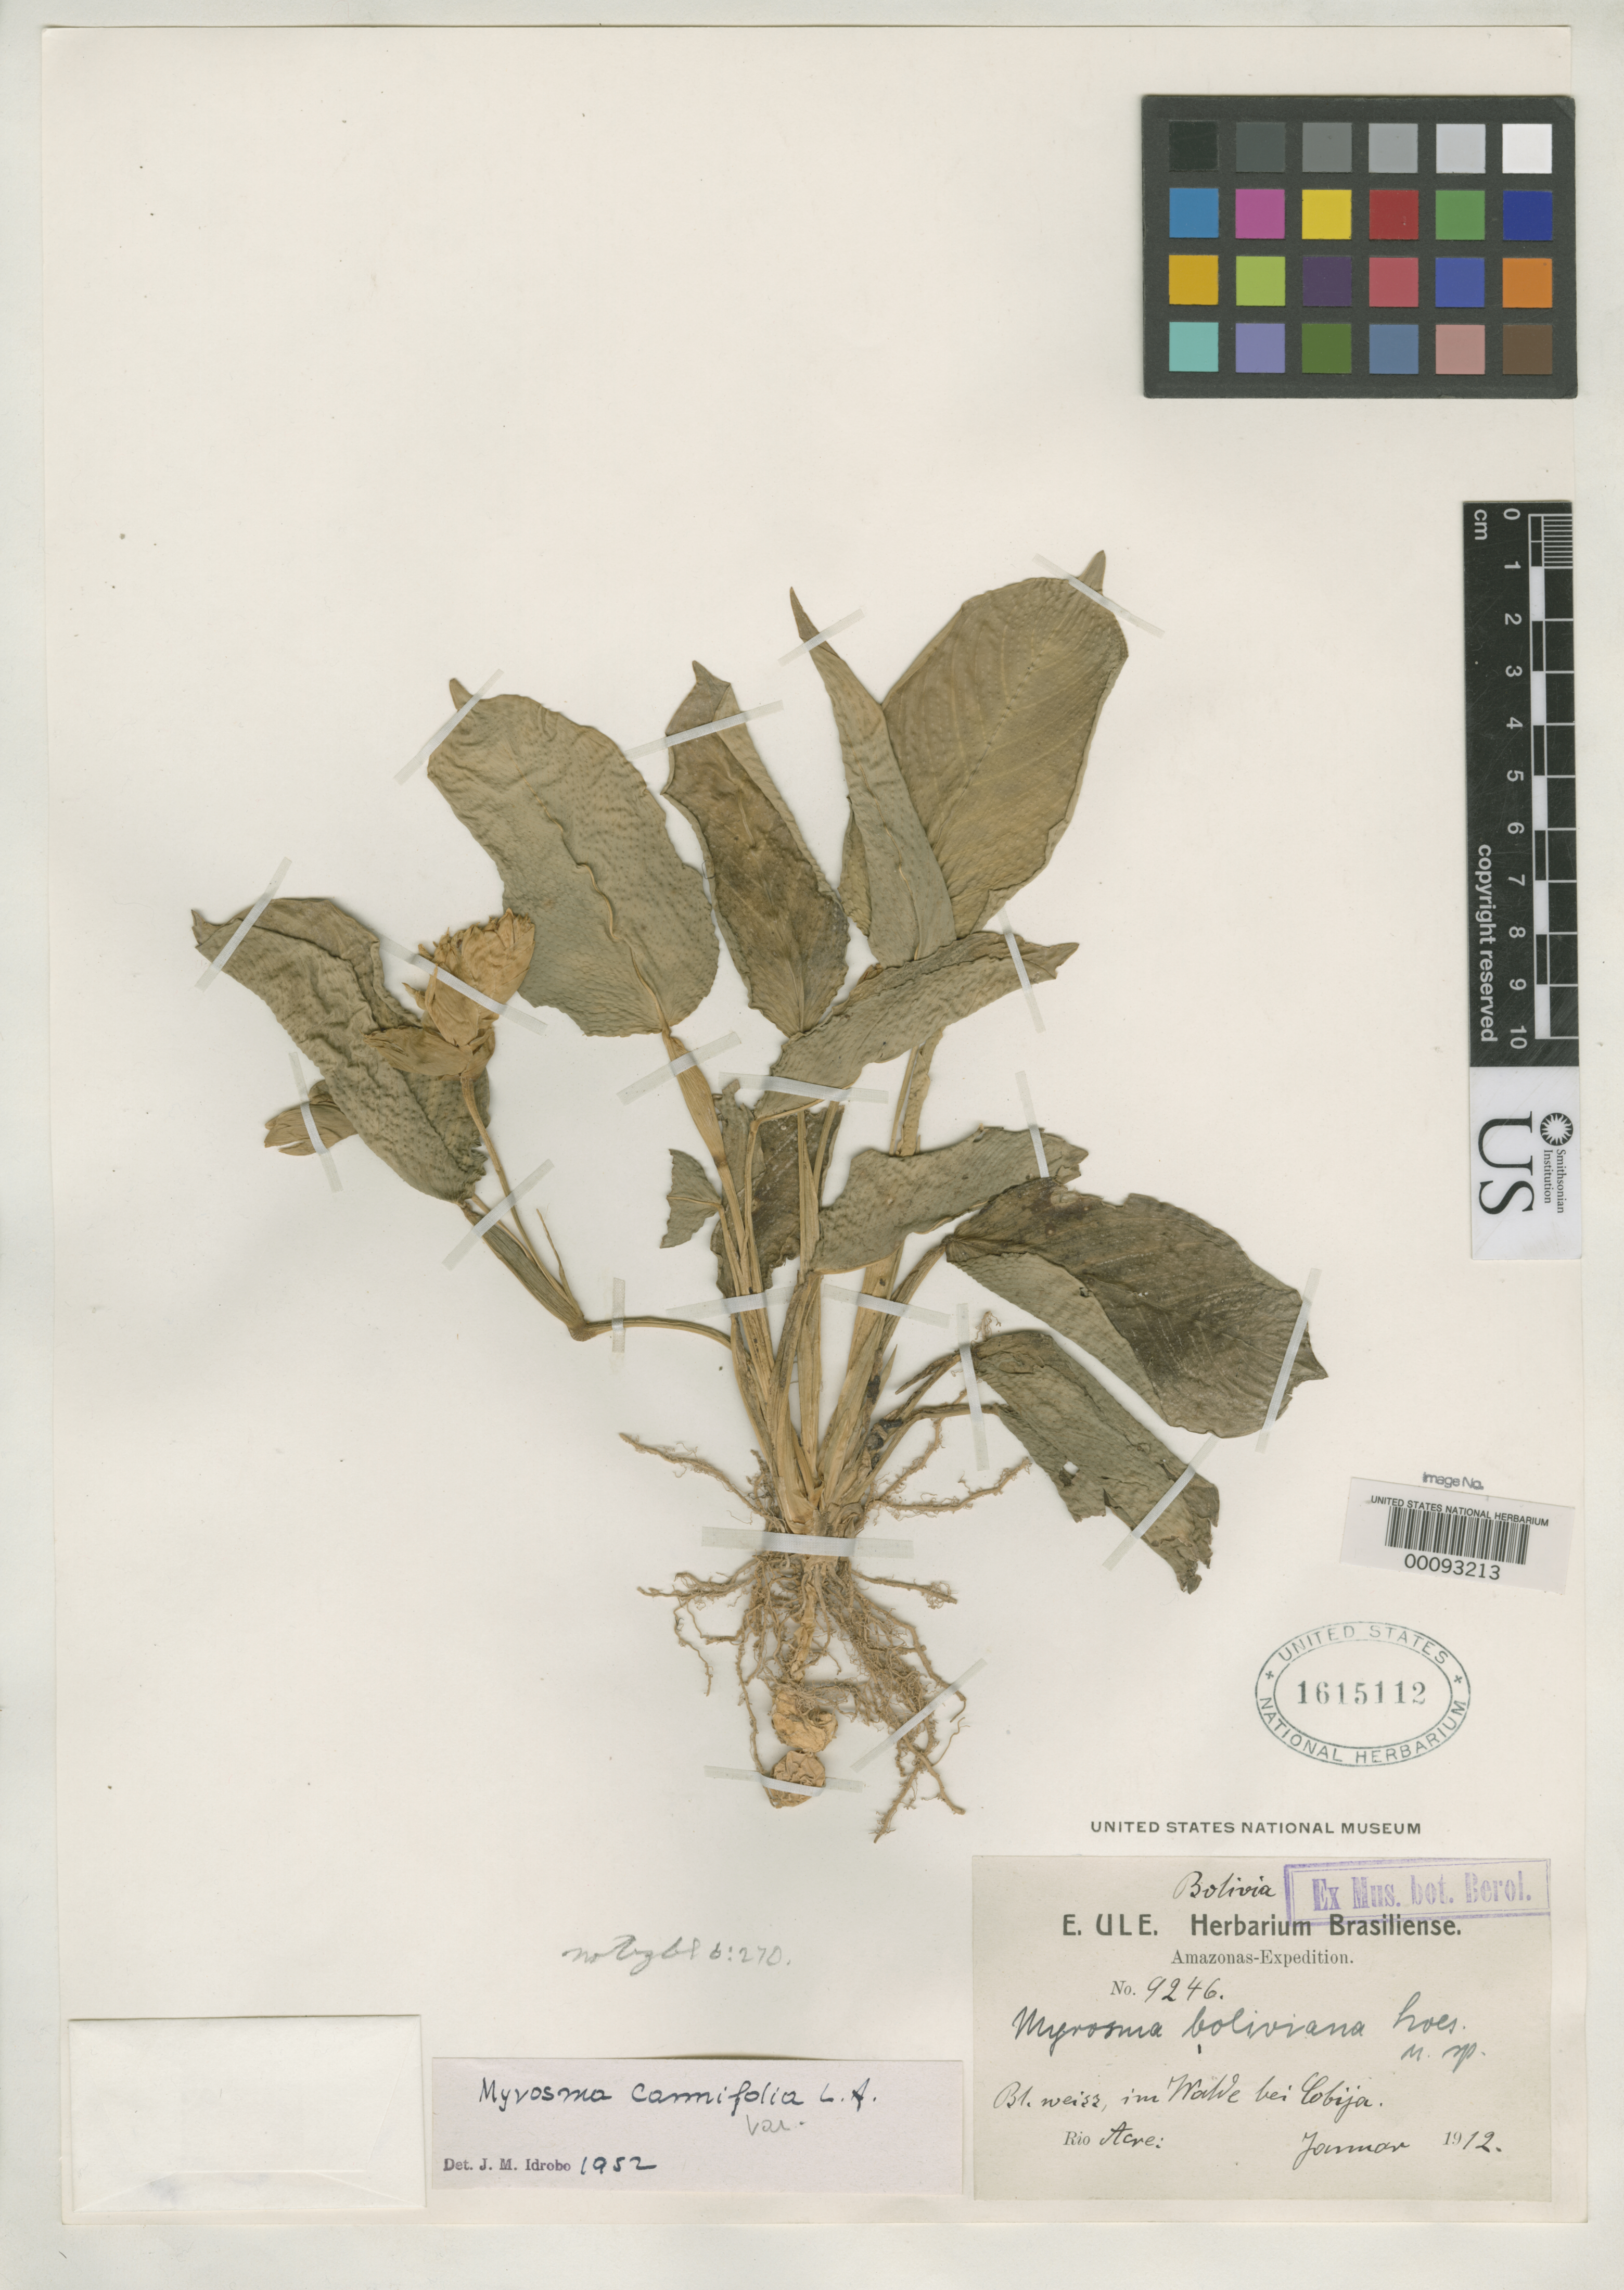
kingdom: Plantae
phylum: Tracheophyta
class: Liliopsida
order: Zingiberales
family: Marantaceae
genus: Myrosma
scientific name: Myrosma boliviana var. acreana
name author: Loes.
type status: Type Fragment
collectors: E. H. Ule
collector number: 9246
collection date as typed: Jan 1912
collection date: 1912-01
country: Bolivia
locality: Rio Acre.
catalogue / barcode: US 1615112